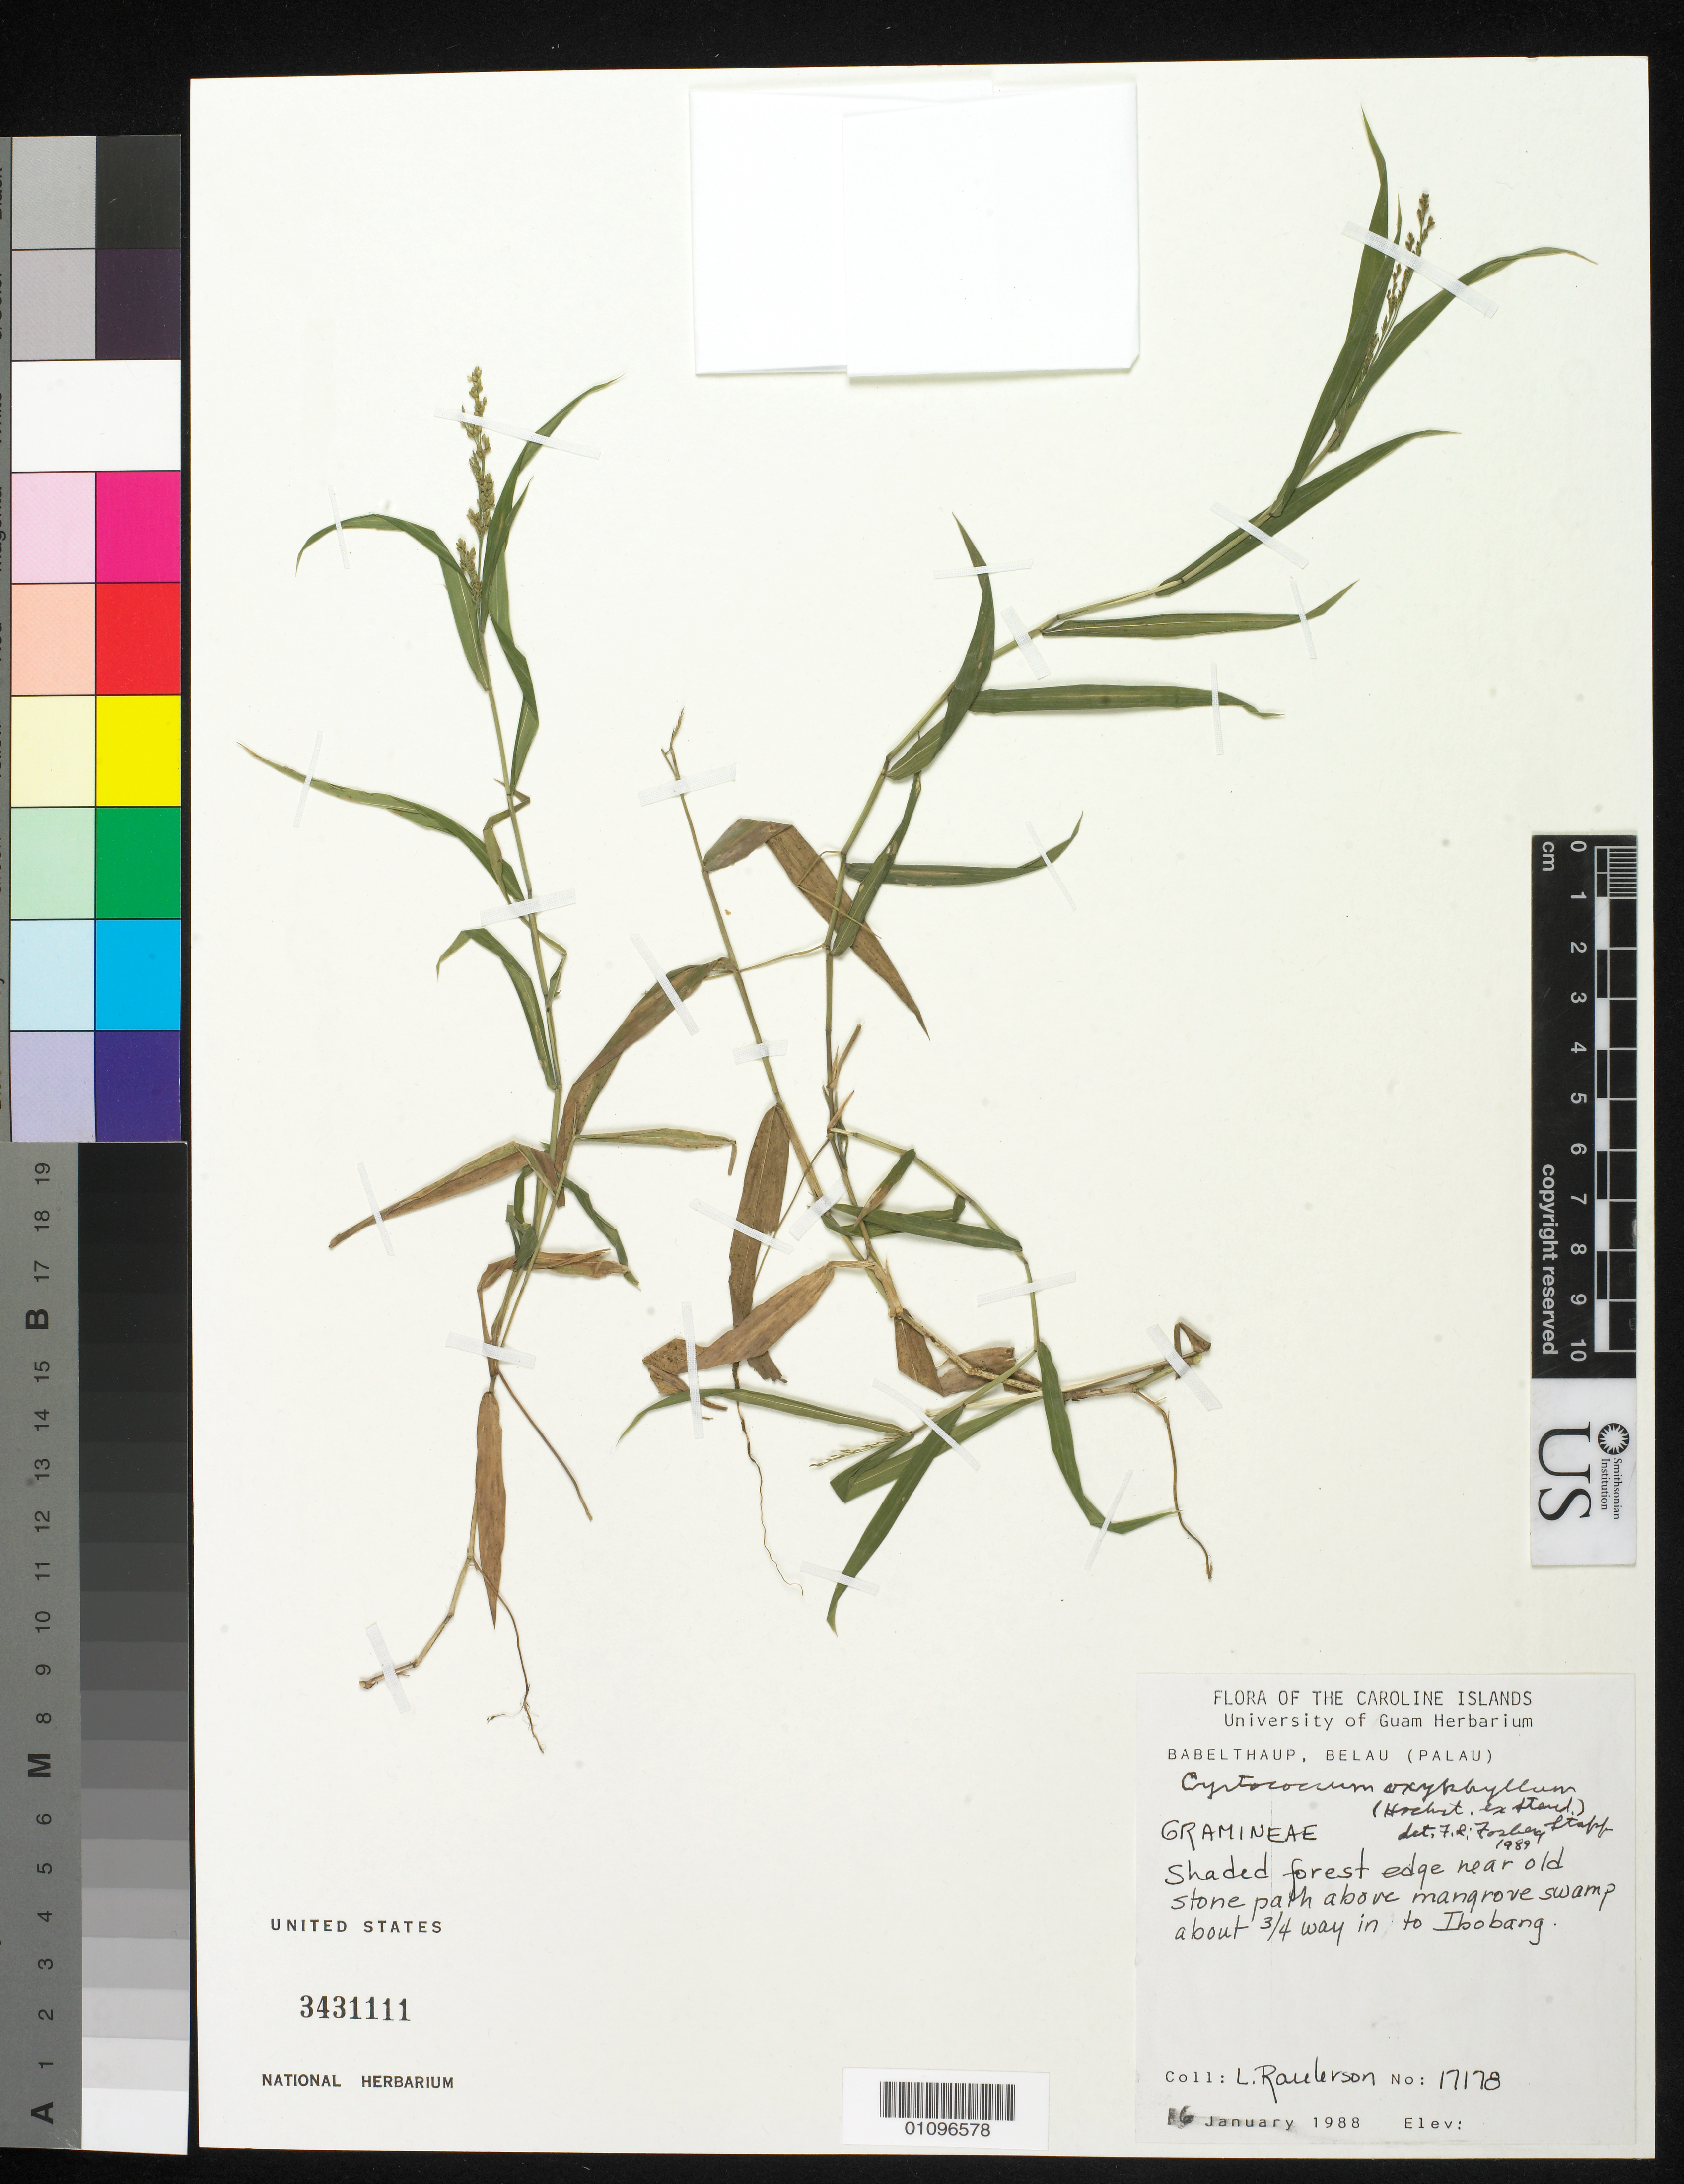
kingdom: Plantae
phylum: Tracheophyta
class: Liliopsida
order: Poales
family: Poaceae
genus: Cyrtococcum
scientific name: Cyrtococcum oxyphyllum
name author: (Steud.) Stapf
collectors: L. Raulerson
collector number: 17178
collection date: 1988-01-16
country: Palau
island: Babeldaob [Babelthuap]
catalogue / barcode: US 3431111